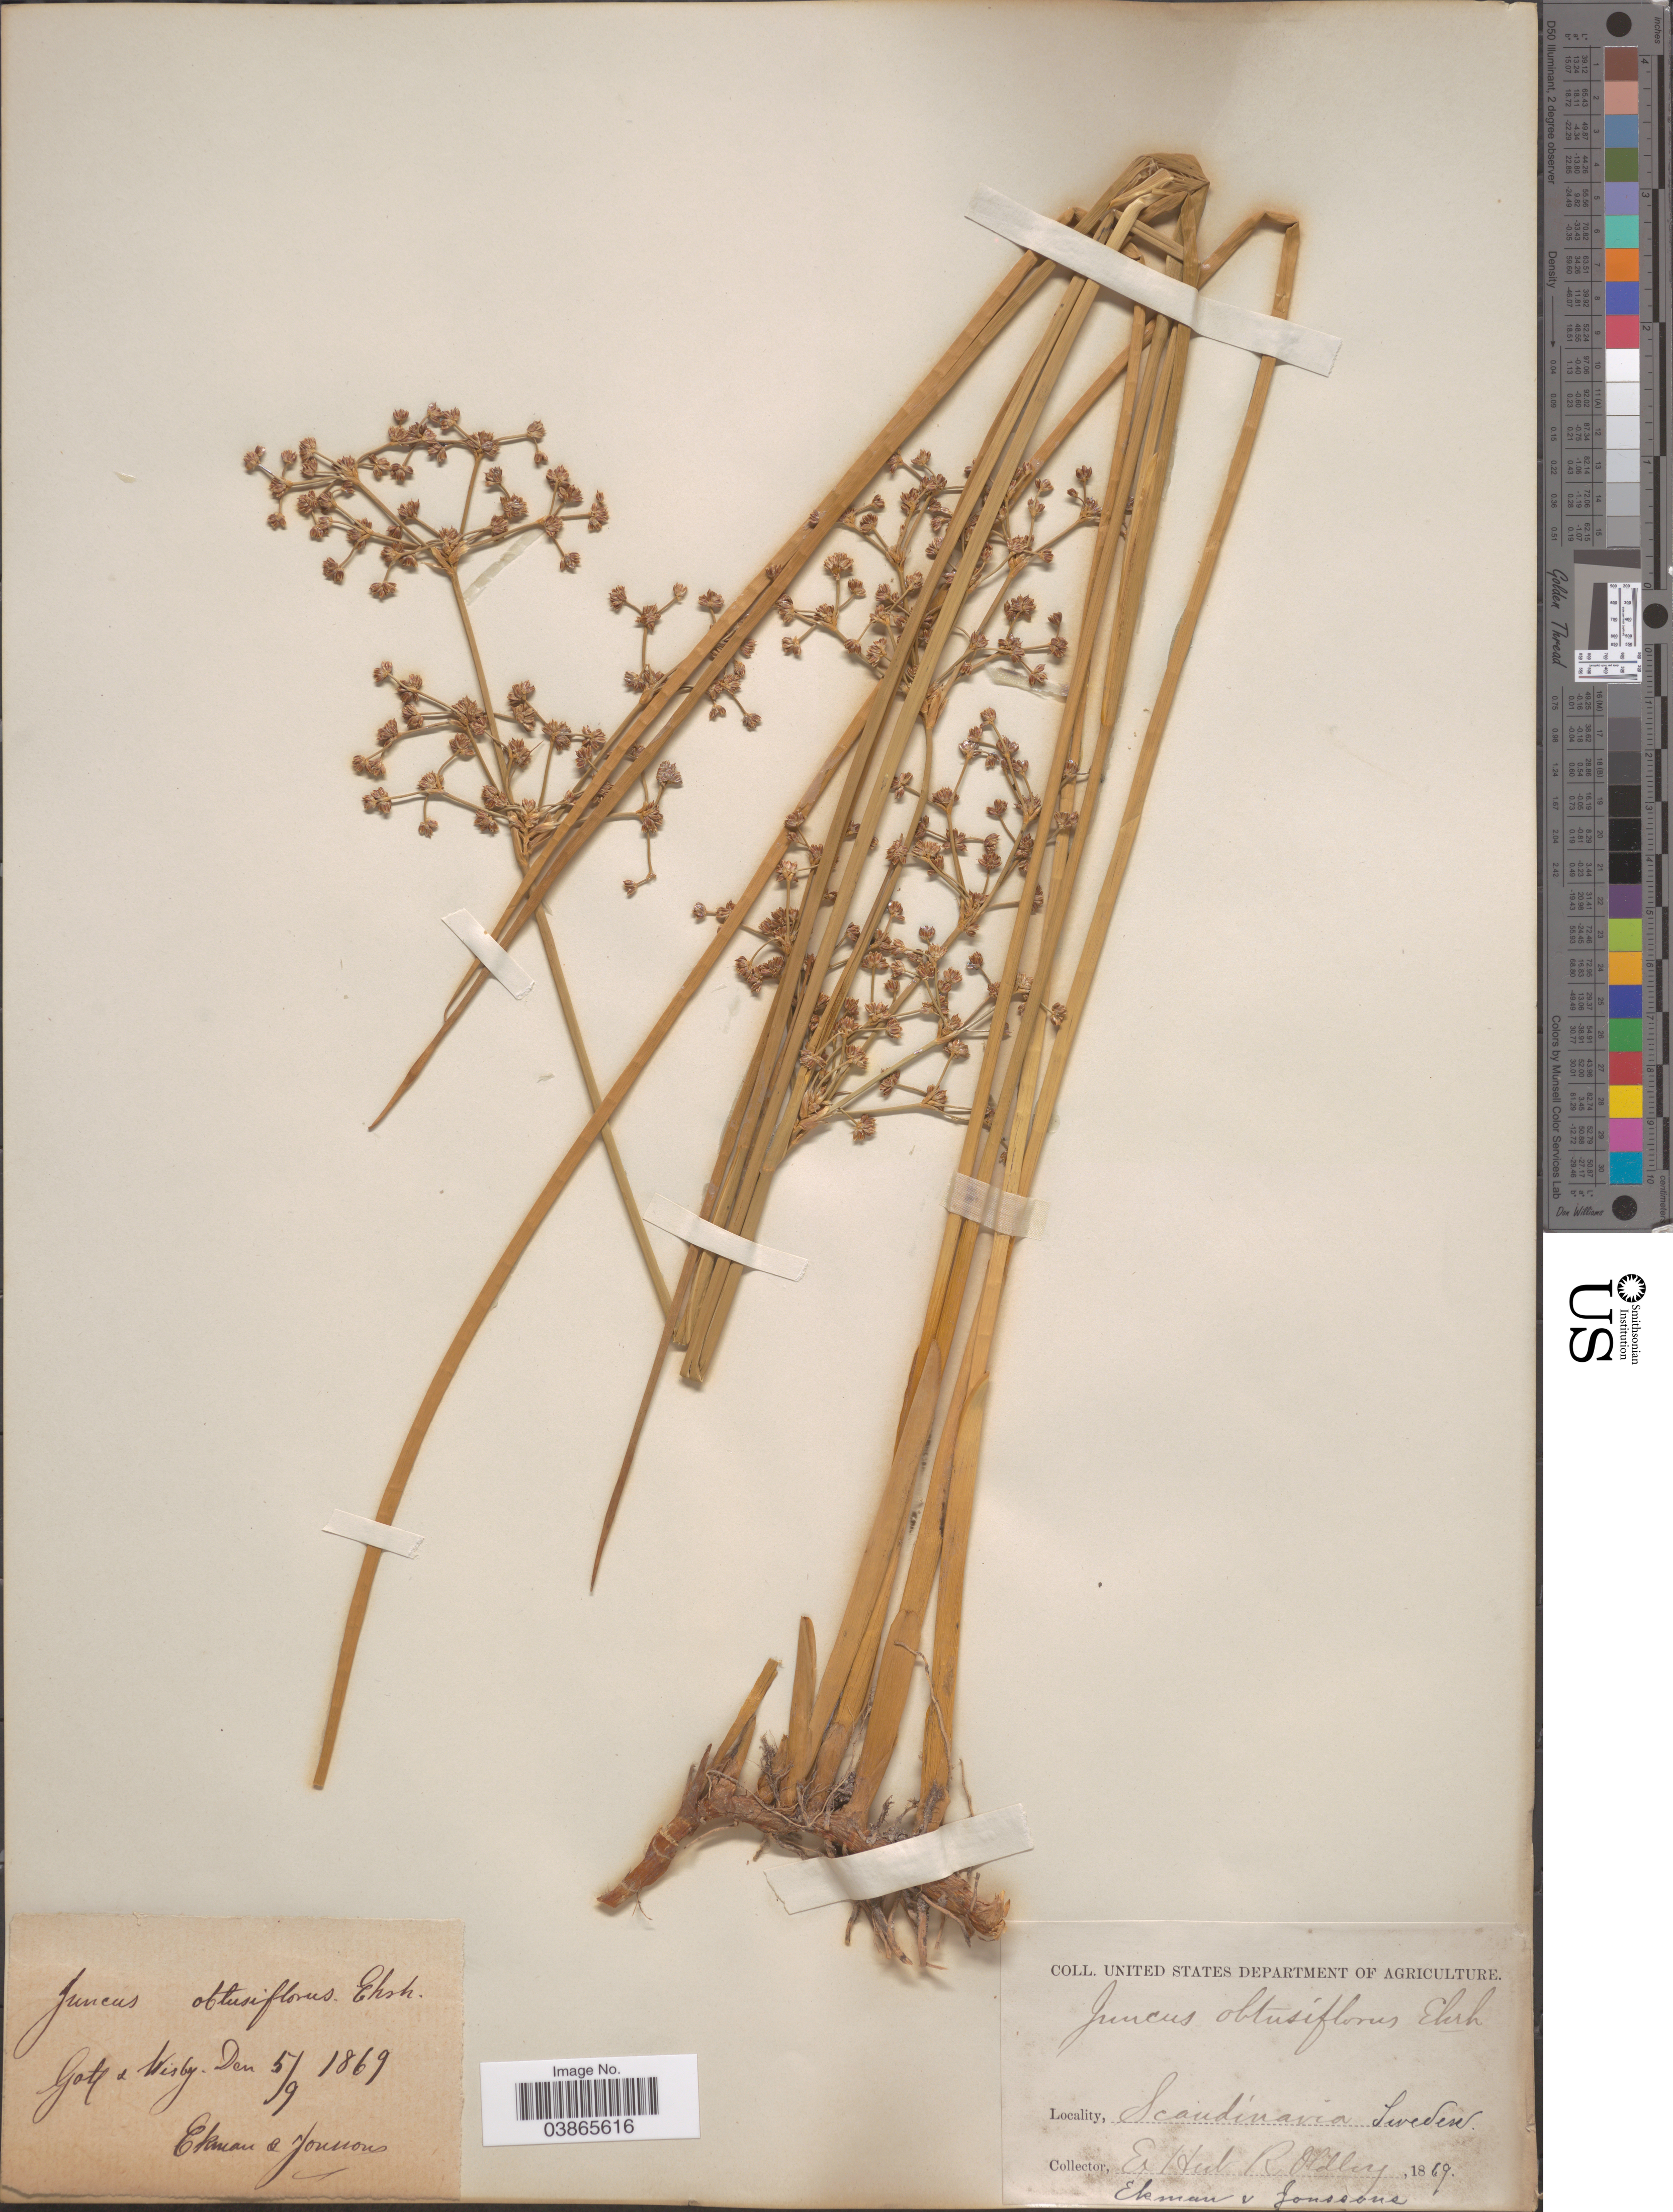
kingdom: Plantae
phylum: Tracheophyta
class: Liliopsida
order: Poales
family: Juncaceae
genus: Juncus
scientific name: Juncus obtusiflorus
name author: Ehrh. ex Hoffm.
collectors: -. Ekman & Jonssons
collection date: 1869-09-05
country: Sweden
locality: Gotl & Wisby. Den. Scandinavia.